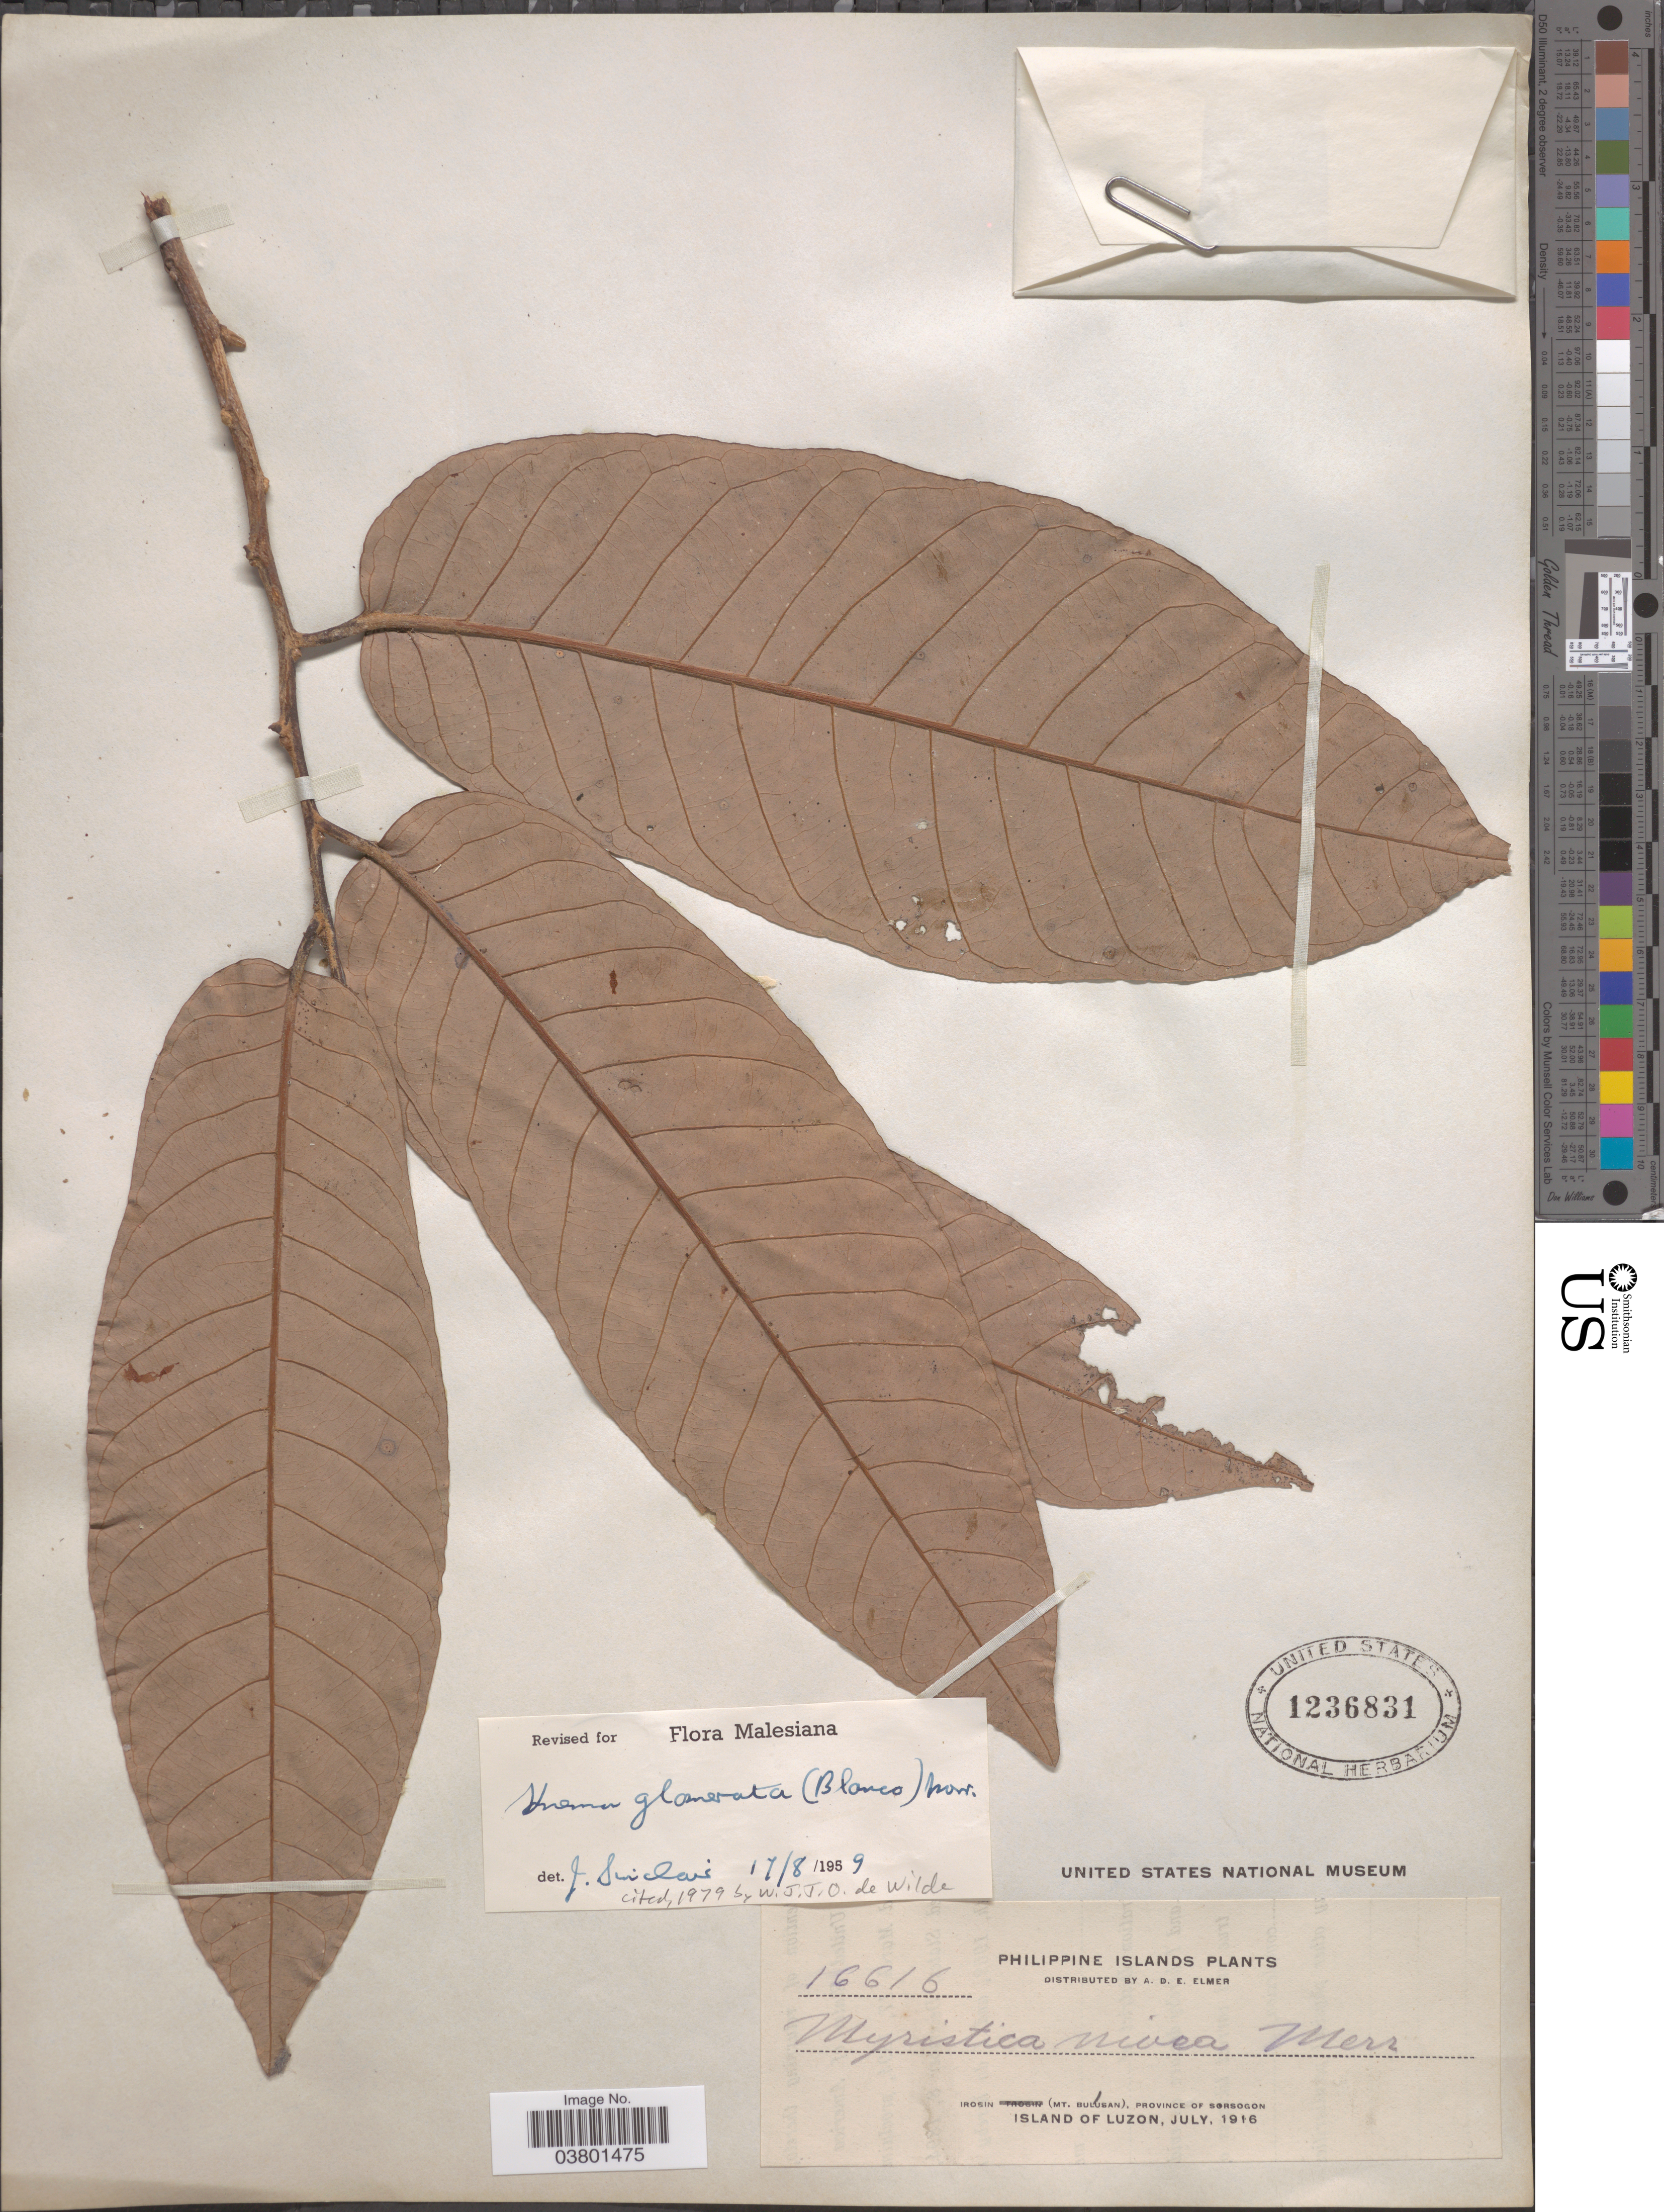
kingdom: Plantae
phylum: Tracheophyta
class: Magnoliopsida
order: Magnoliales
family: Myristicaceae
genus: Knema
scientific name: Knema glomerata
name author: (Blanco) Merr.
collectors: A. D. E. Elmer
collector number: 16616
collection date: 1916-07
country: Philippines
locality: Philippine Islands. Irosin (Mt. Bulúsan), Province of Sorsogon. Island of Luzon.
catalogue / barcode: US 1236831